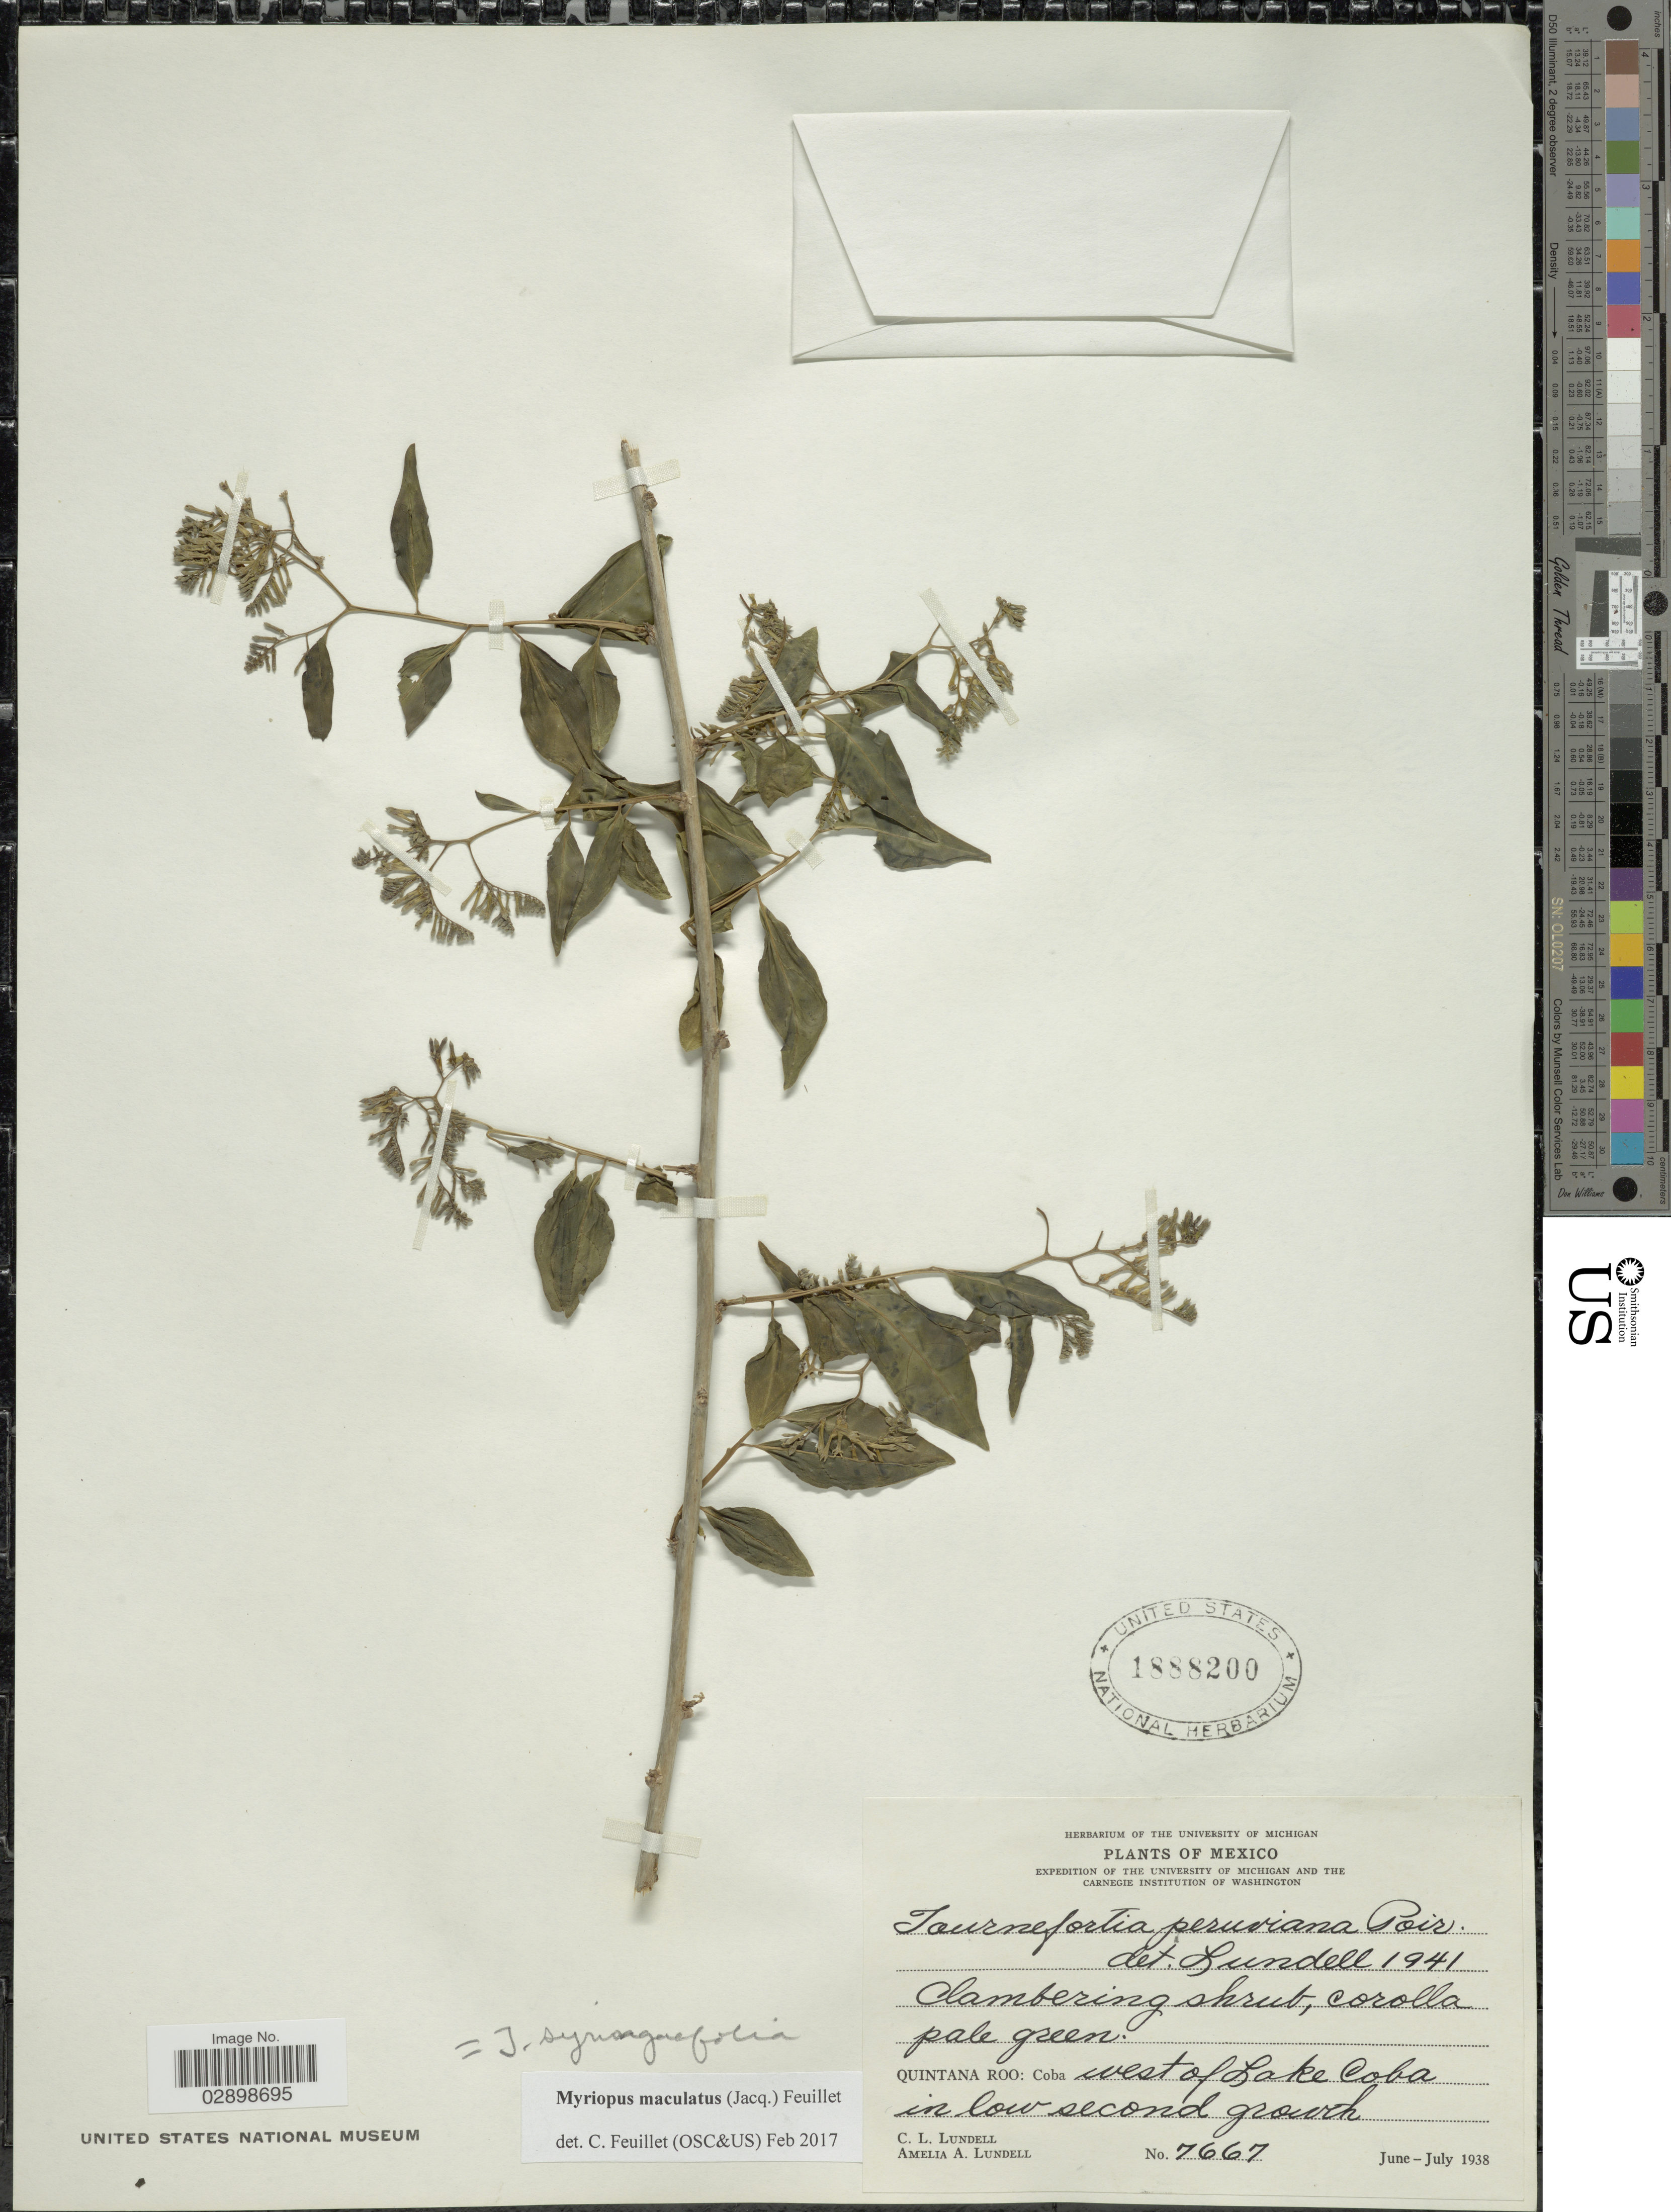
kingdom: Plantae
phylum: Tracheophyta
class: Magnoliopsida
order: Boraginales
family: Heliotropiaceae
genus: Myriopus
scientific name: Myriopus maculatus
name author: (Jacq.) Feuillet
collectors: C. L. Lundell & A. A. Lundell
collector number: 7667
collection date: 1938-06/1938-07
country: Mexico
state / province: Quintana Roo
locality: Quintana Roo: Coba west of Lake Coba in low second growth.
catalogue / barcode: US 1888200